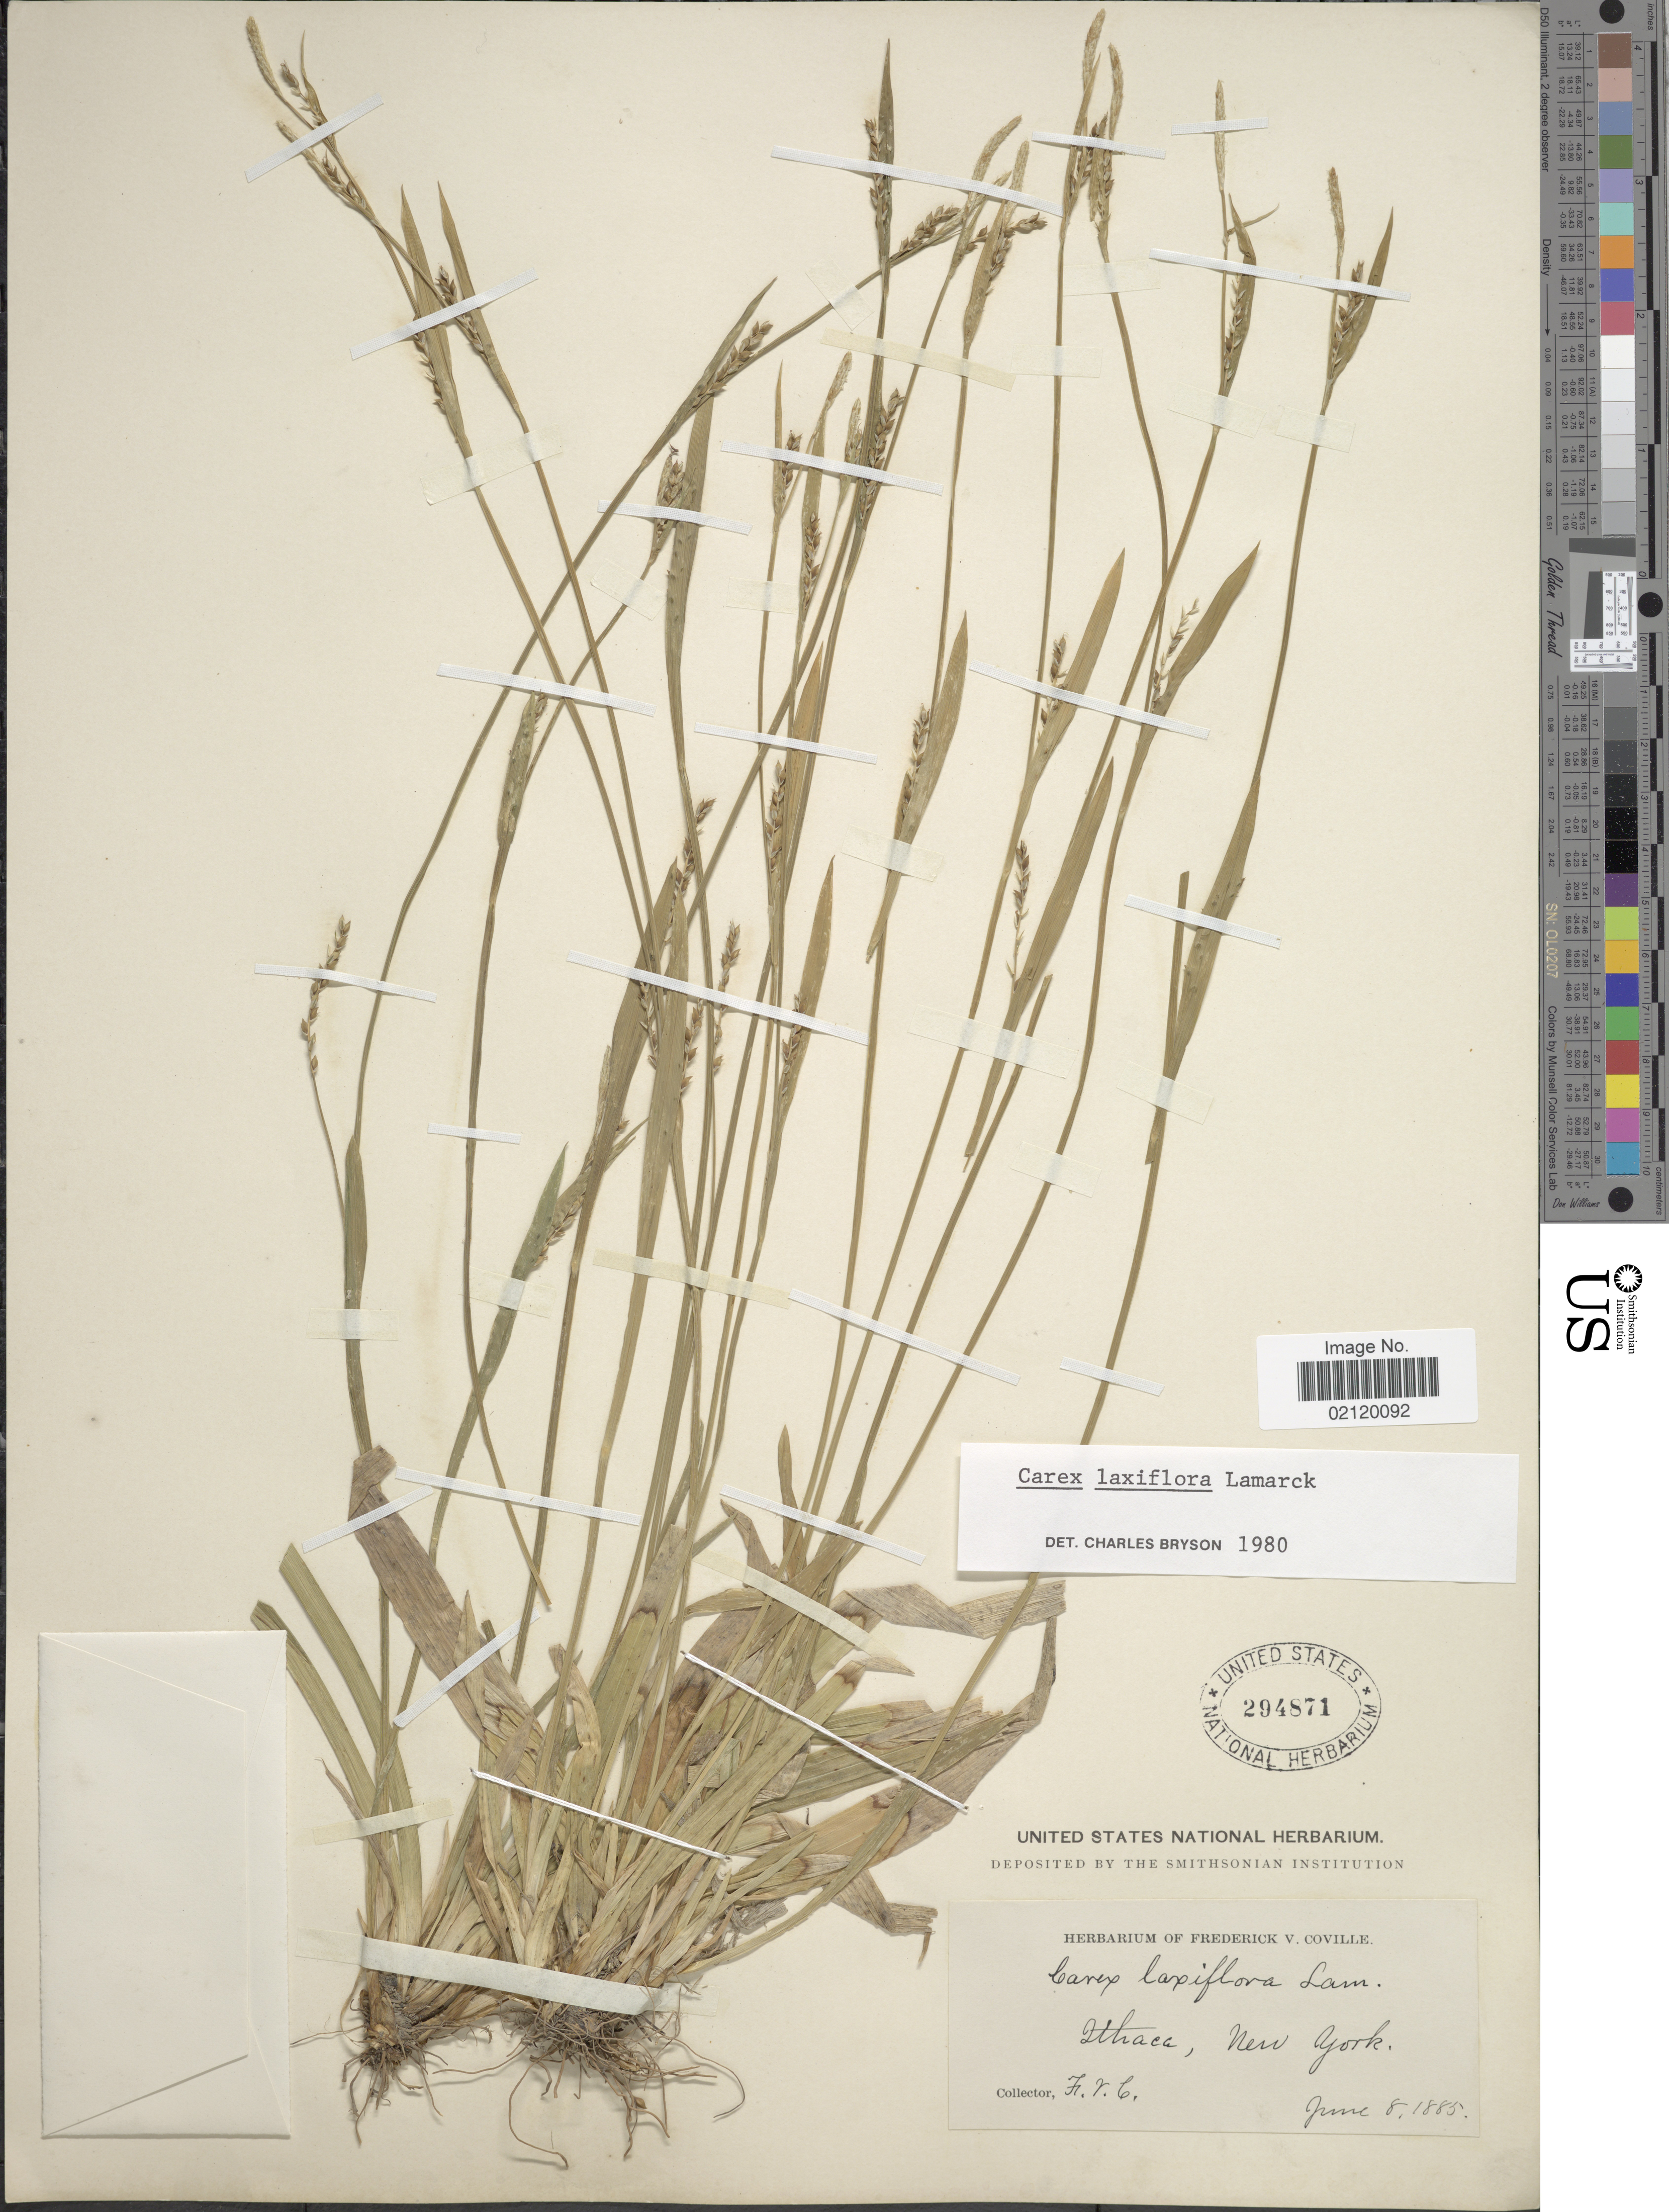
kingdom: Plantae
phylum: Tracheophyta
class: Liliopsida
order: Poales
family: Cyperaceae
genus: Carex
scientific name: Carex laxiflora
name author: Lam.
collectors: F. V. Coville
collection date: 1885-06-08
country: United States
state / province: New York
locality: Ithaca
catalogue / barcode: US 294871